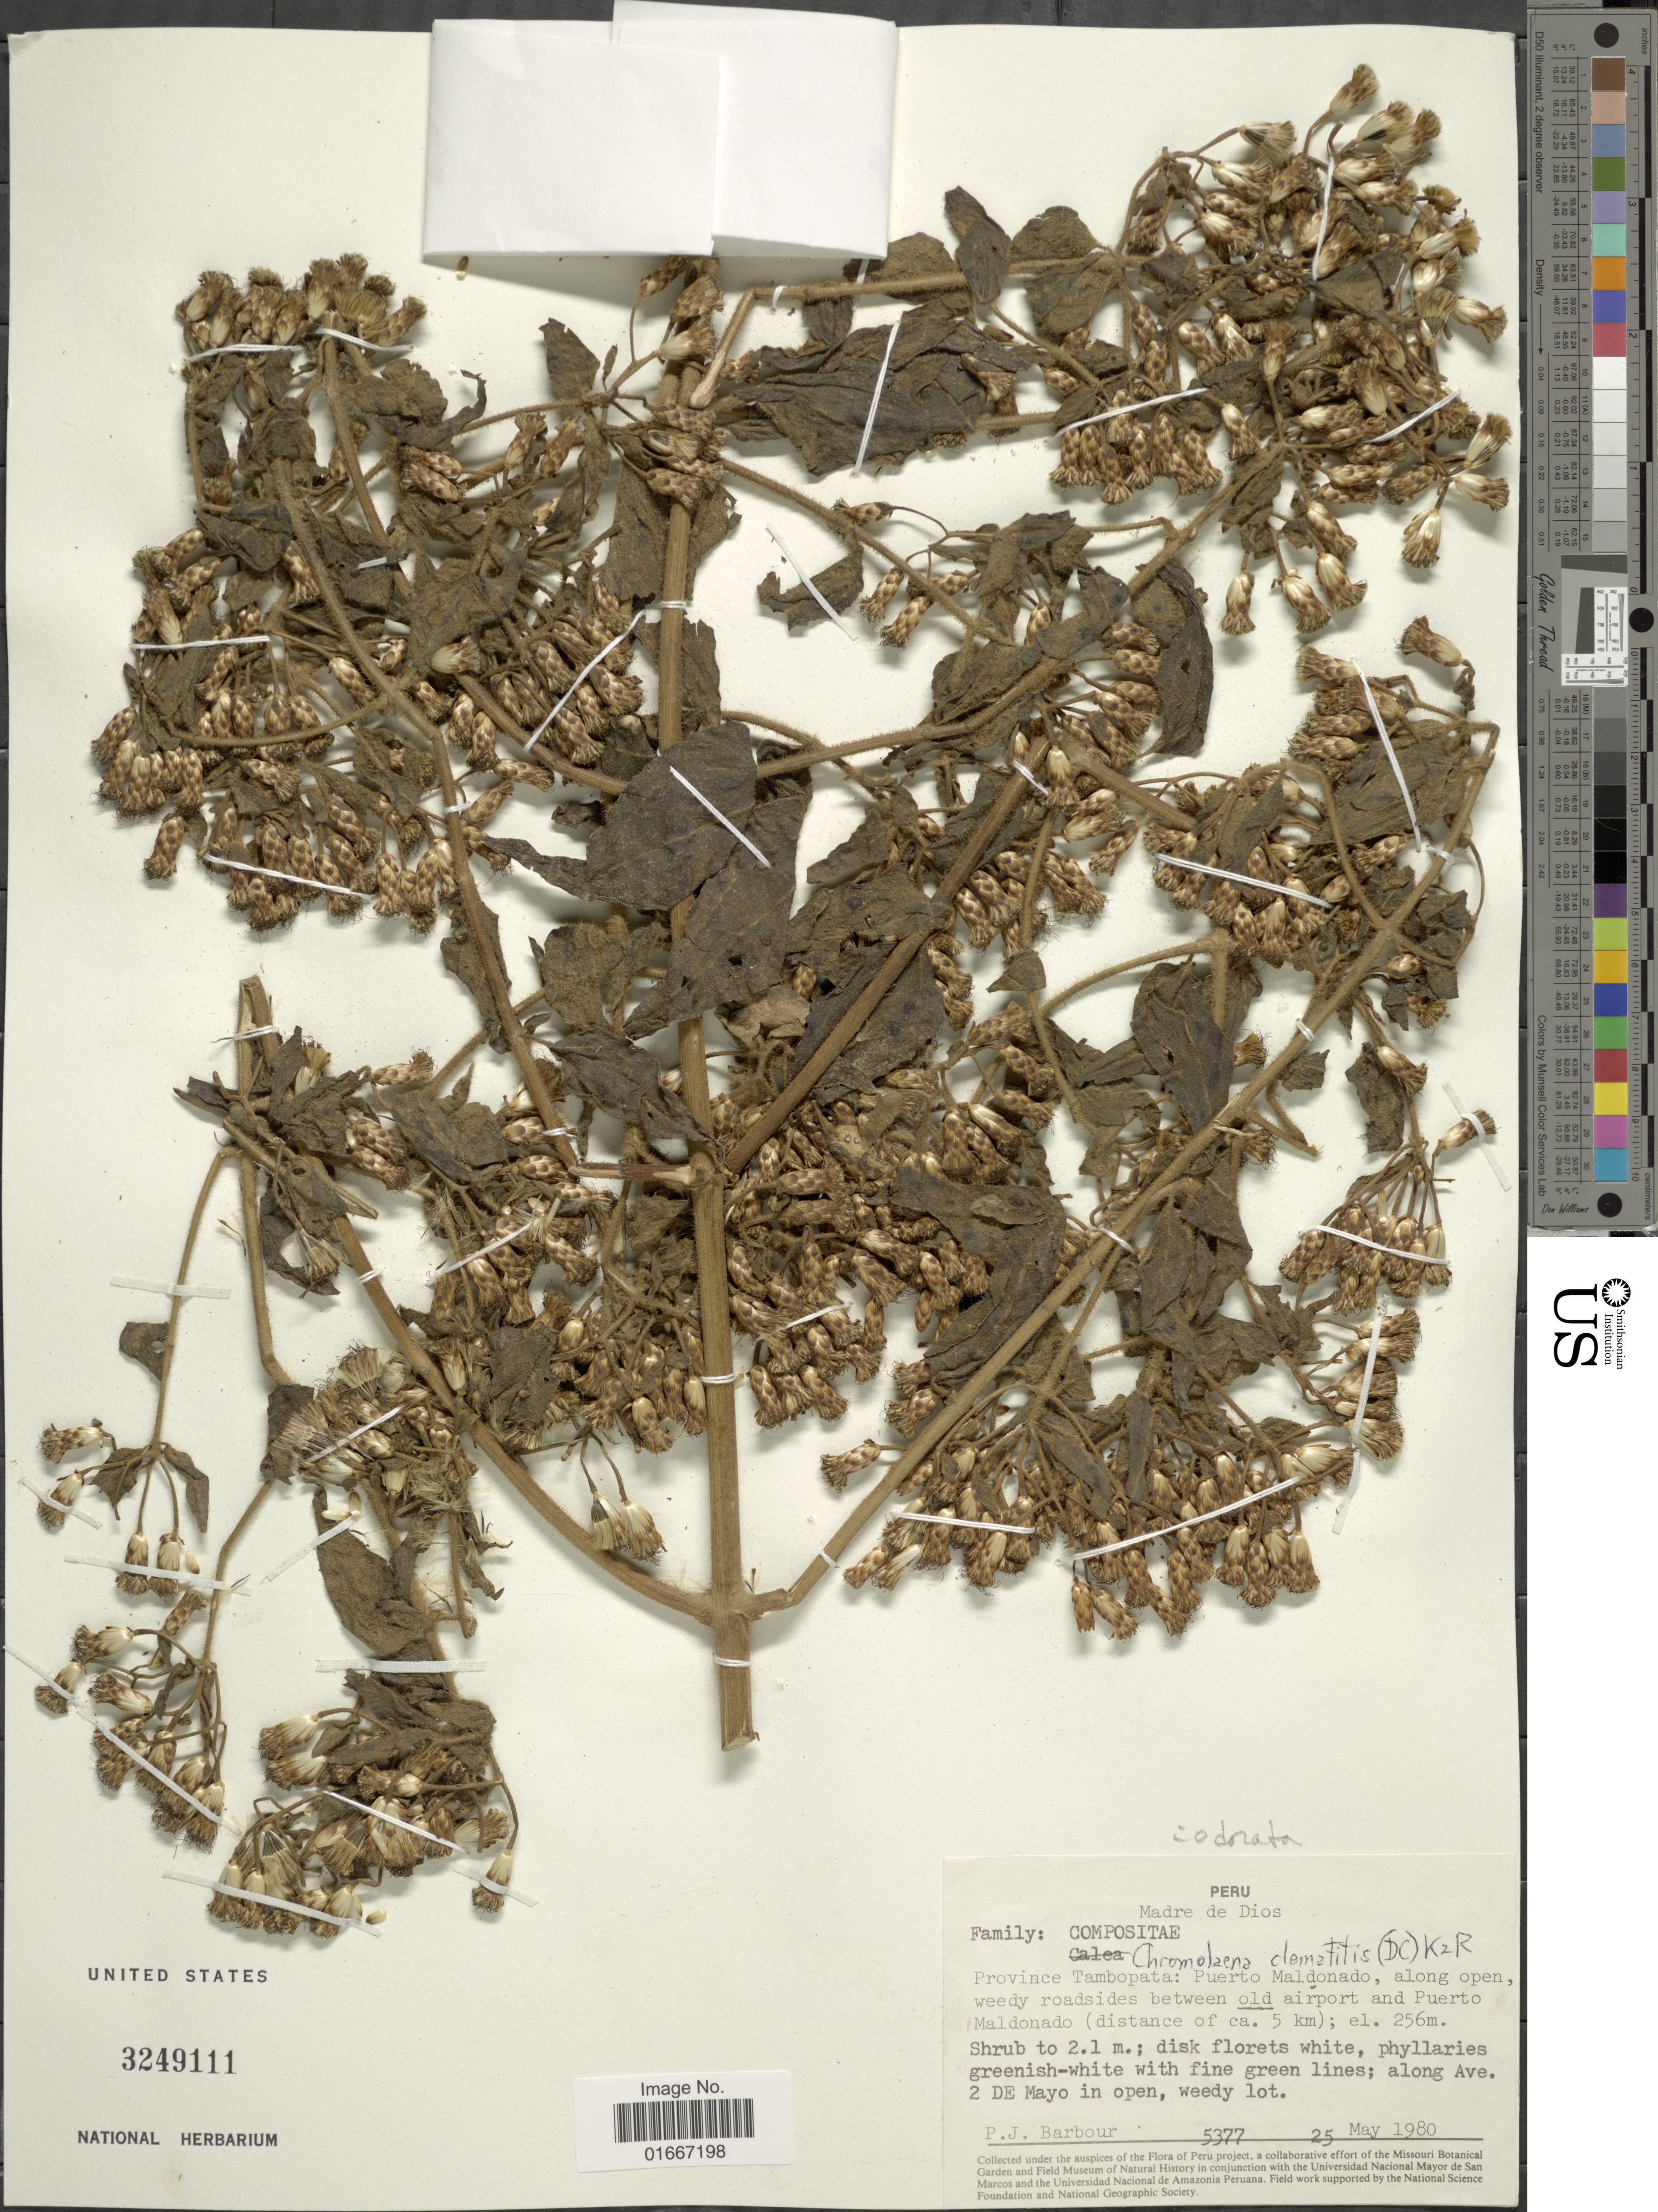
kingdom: Plantae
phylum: Tracheophyta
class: Magnoliopsida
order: Asterales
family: Asteraceae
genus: Chromolaena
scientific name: Chromolaena odorata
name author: (L.) R.M. King & H. Rob.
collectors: P. Barbour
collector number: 5377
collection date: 1980-05-25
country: Peru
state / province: Madre de Dios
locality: Province: Tambopata: Puerto Maldonado, along open, weedy roadsides between old airport and Puerto Maldonado (distance of ca. 5 km)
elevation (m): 256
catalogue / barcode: US 3249111